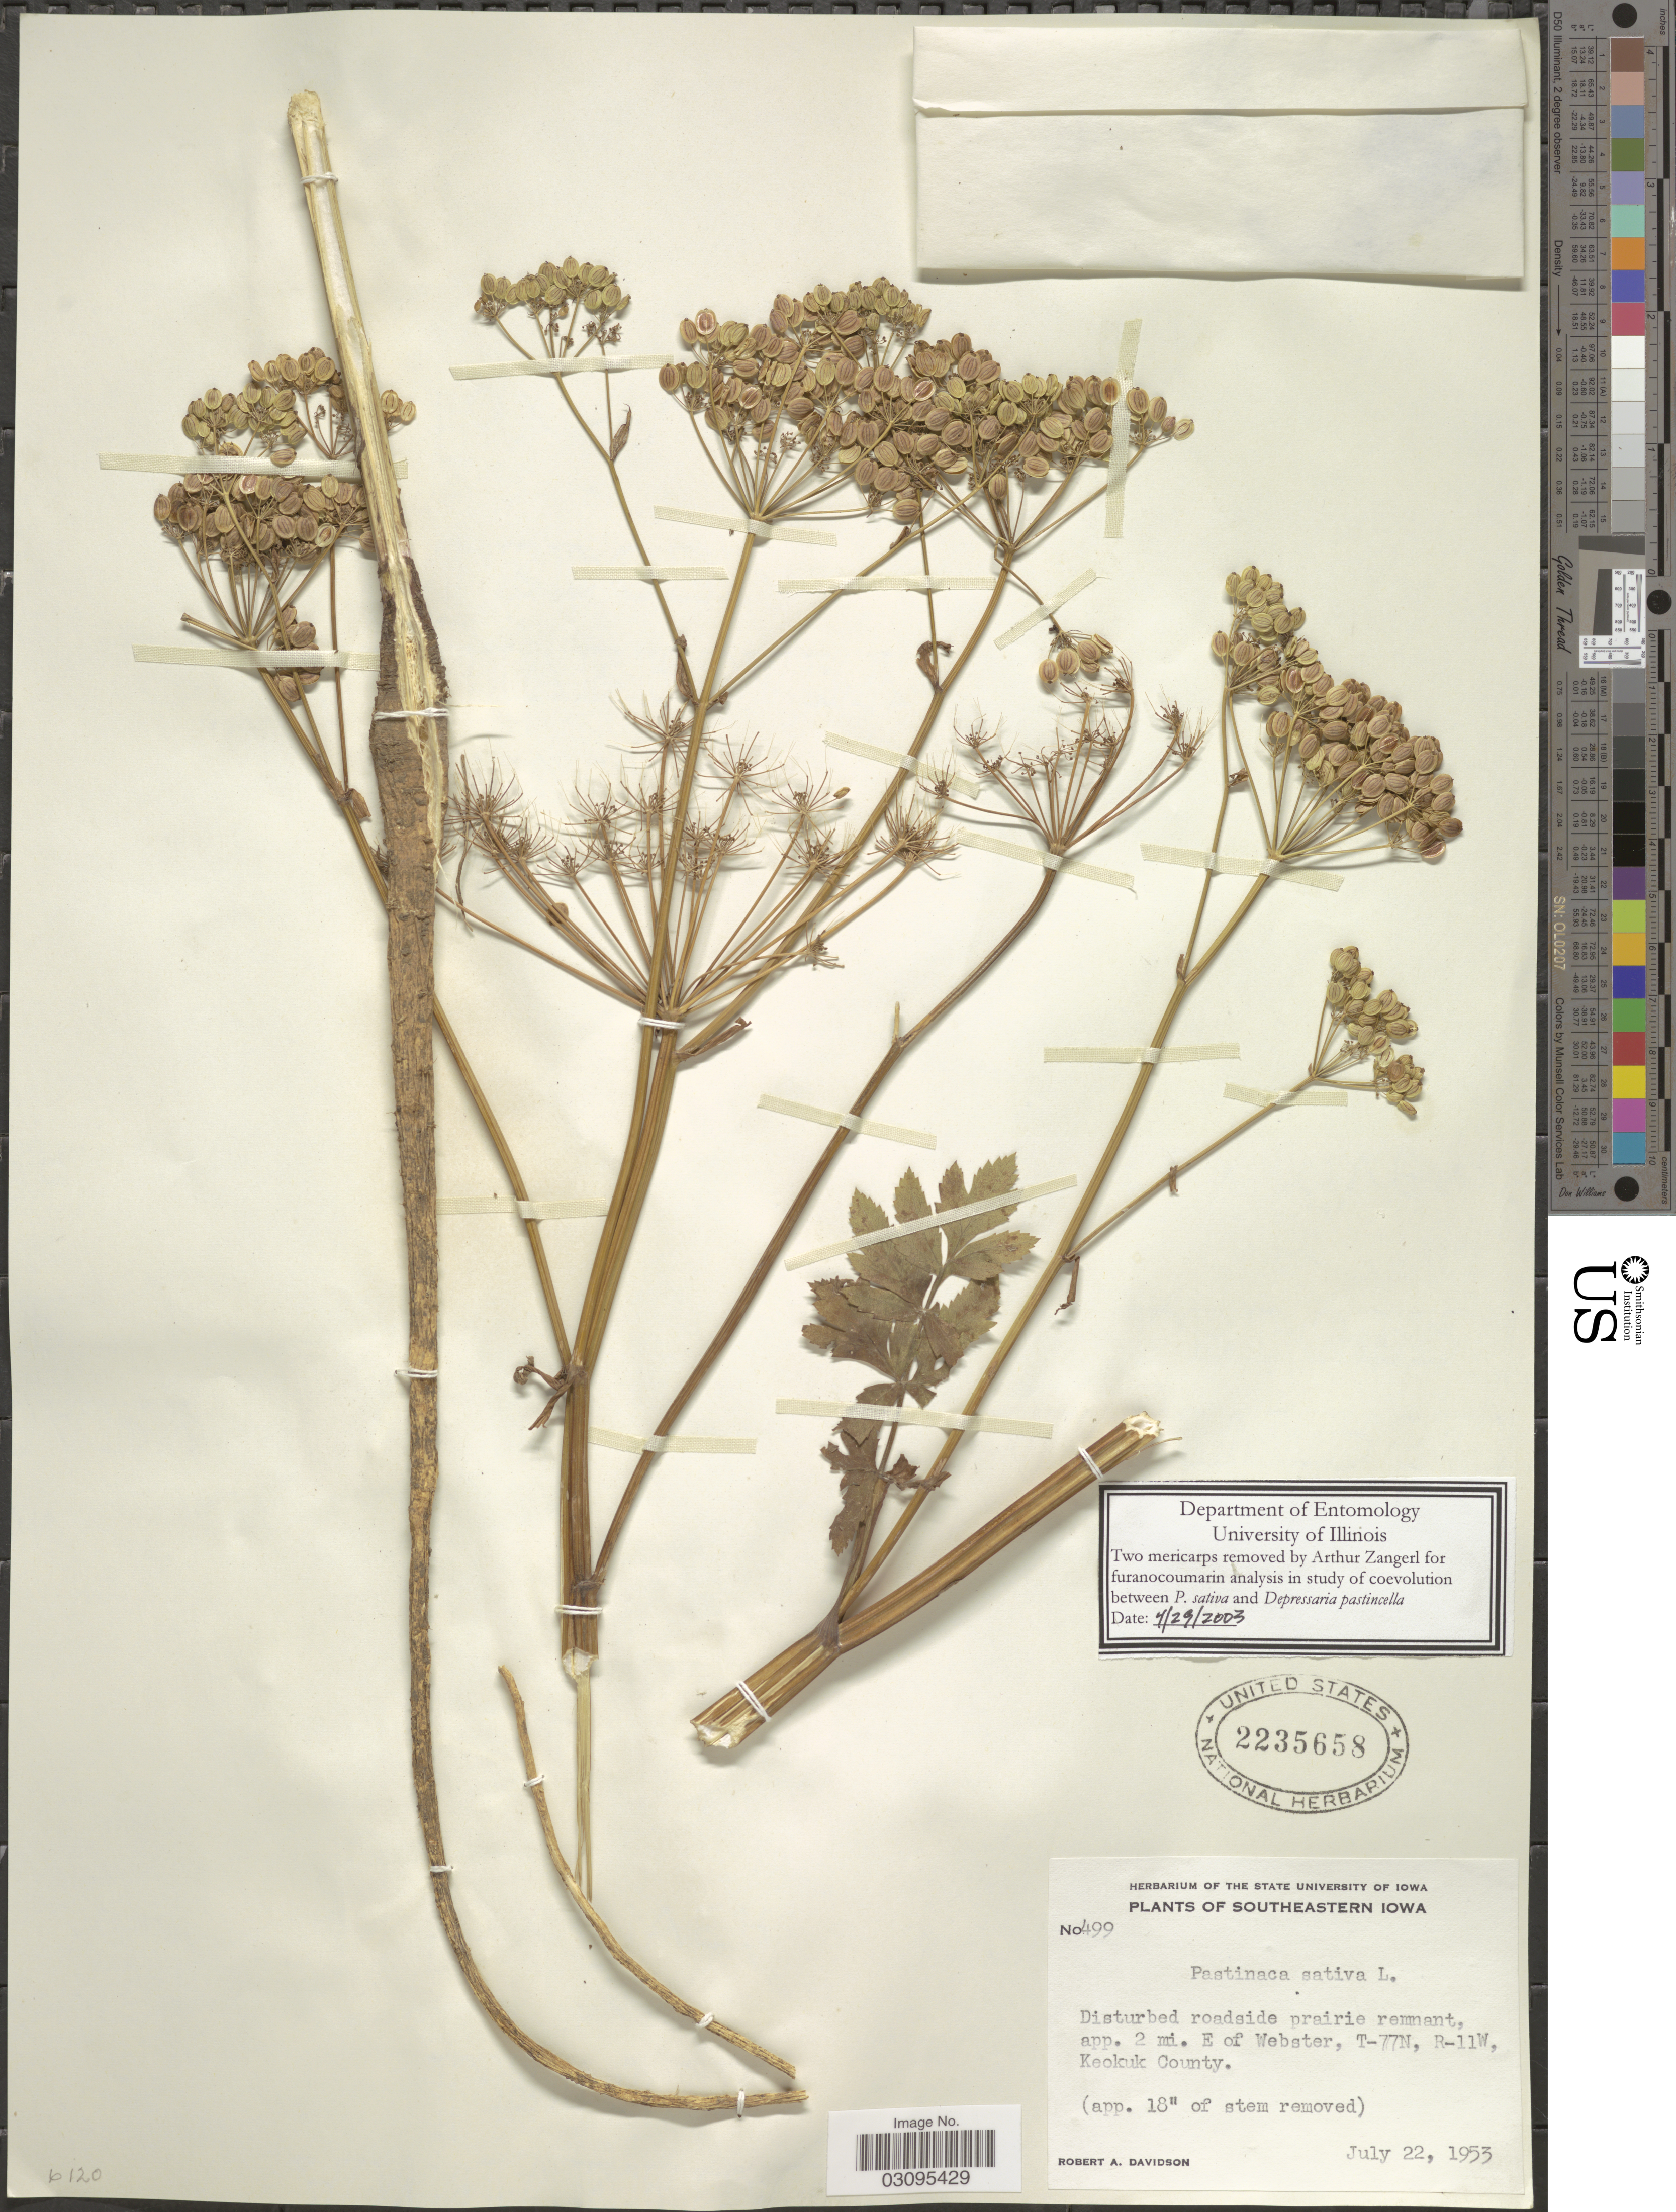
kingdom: Plantae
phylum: Tracheophyta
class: Magnoliopsida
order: Apiales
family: Apiaceae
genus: Pastinaca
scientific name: Pastinaca sativa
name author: L.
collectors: R. A. Davidson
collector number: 499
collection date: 1953-07-22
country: United States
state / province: Iowa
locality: Southeastern Iowa, 2 mi. E of Webster, T-77N, R-11W, Keokuk County.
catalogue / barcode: US 2235658